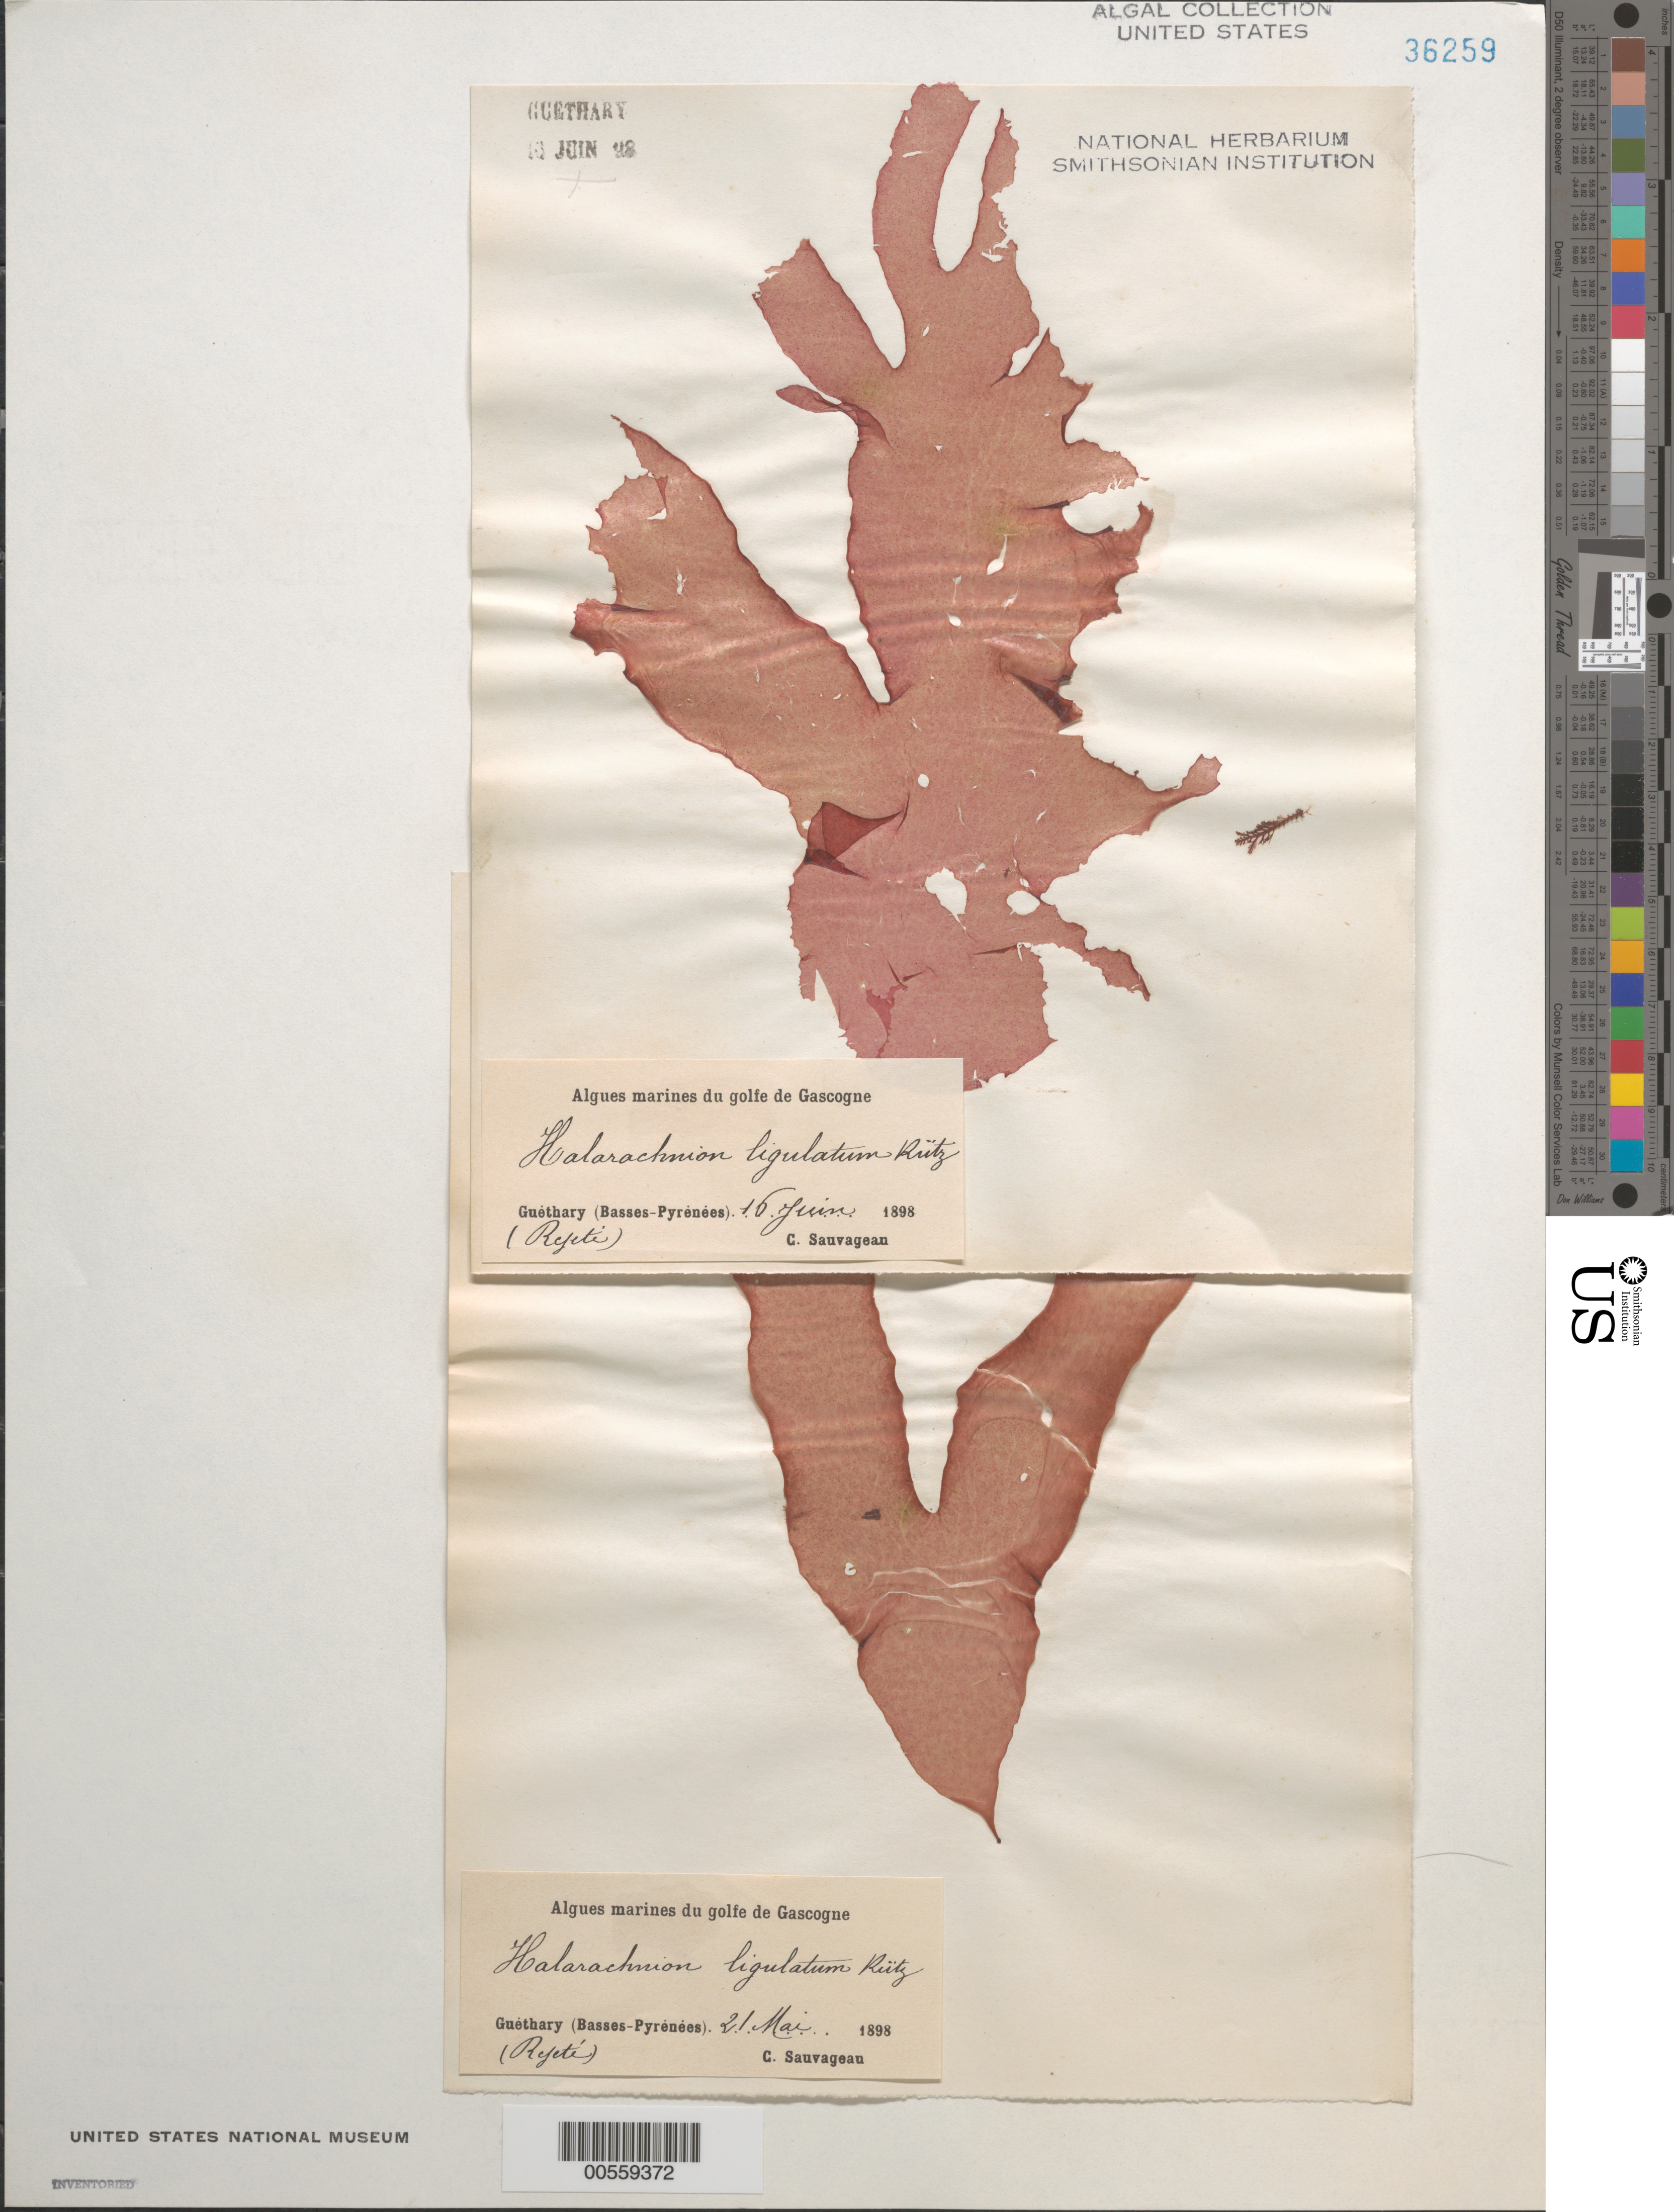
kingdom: Plantae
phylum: Rhodophyta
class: Florideophyceae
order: Gigartinales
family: Furcellariaceae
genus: Halarachnion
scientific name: Halarachnion ligulatum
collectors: C. F. Sauvageau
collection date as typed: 21 May 1898 AND 16 Jun 1898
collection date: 1898-05-21,1898-06-16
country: France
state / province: Nouvelle-Aquitaine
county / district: Pyrénées-Atlantiques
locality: Guethary, Bay of Biscay (Golfe de Gascogne)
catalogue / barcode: US 36259